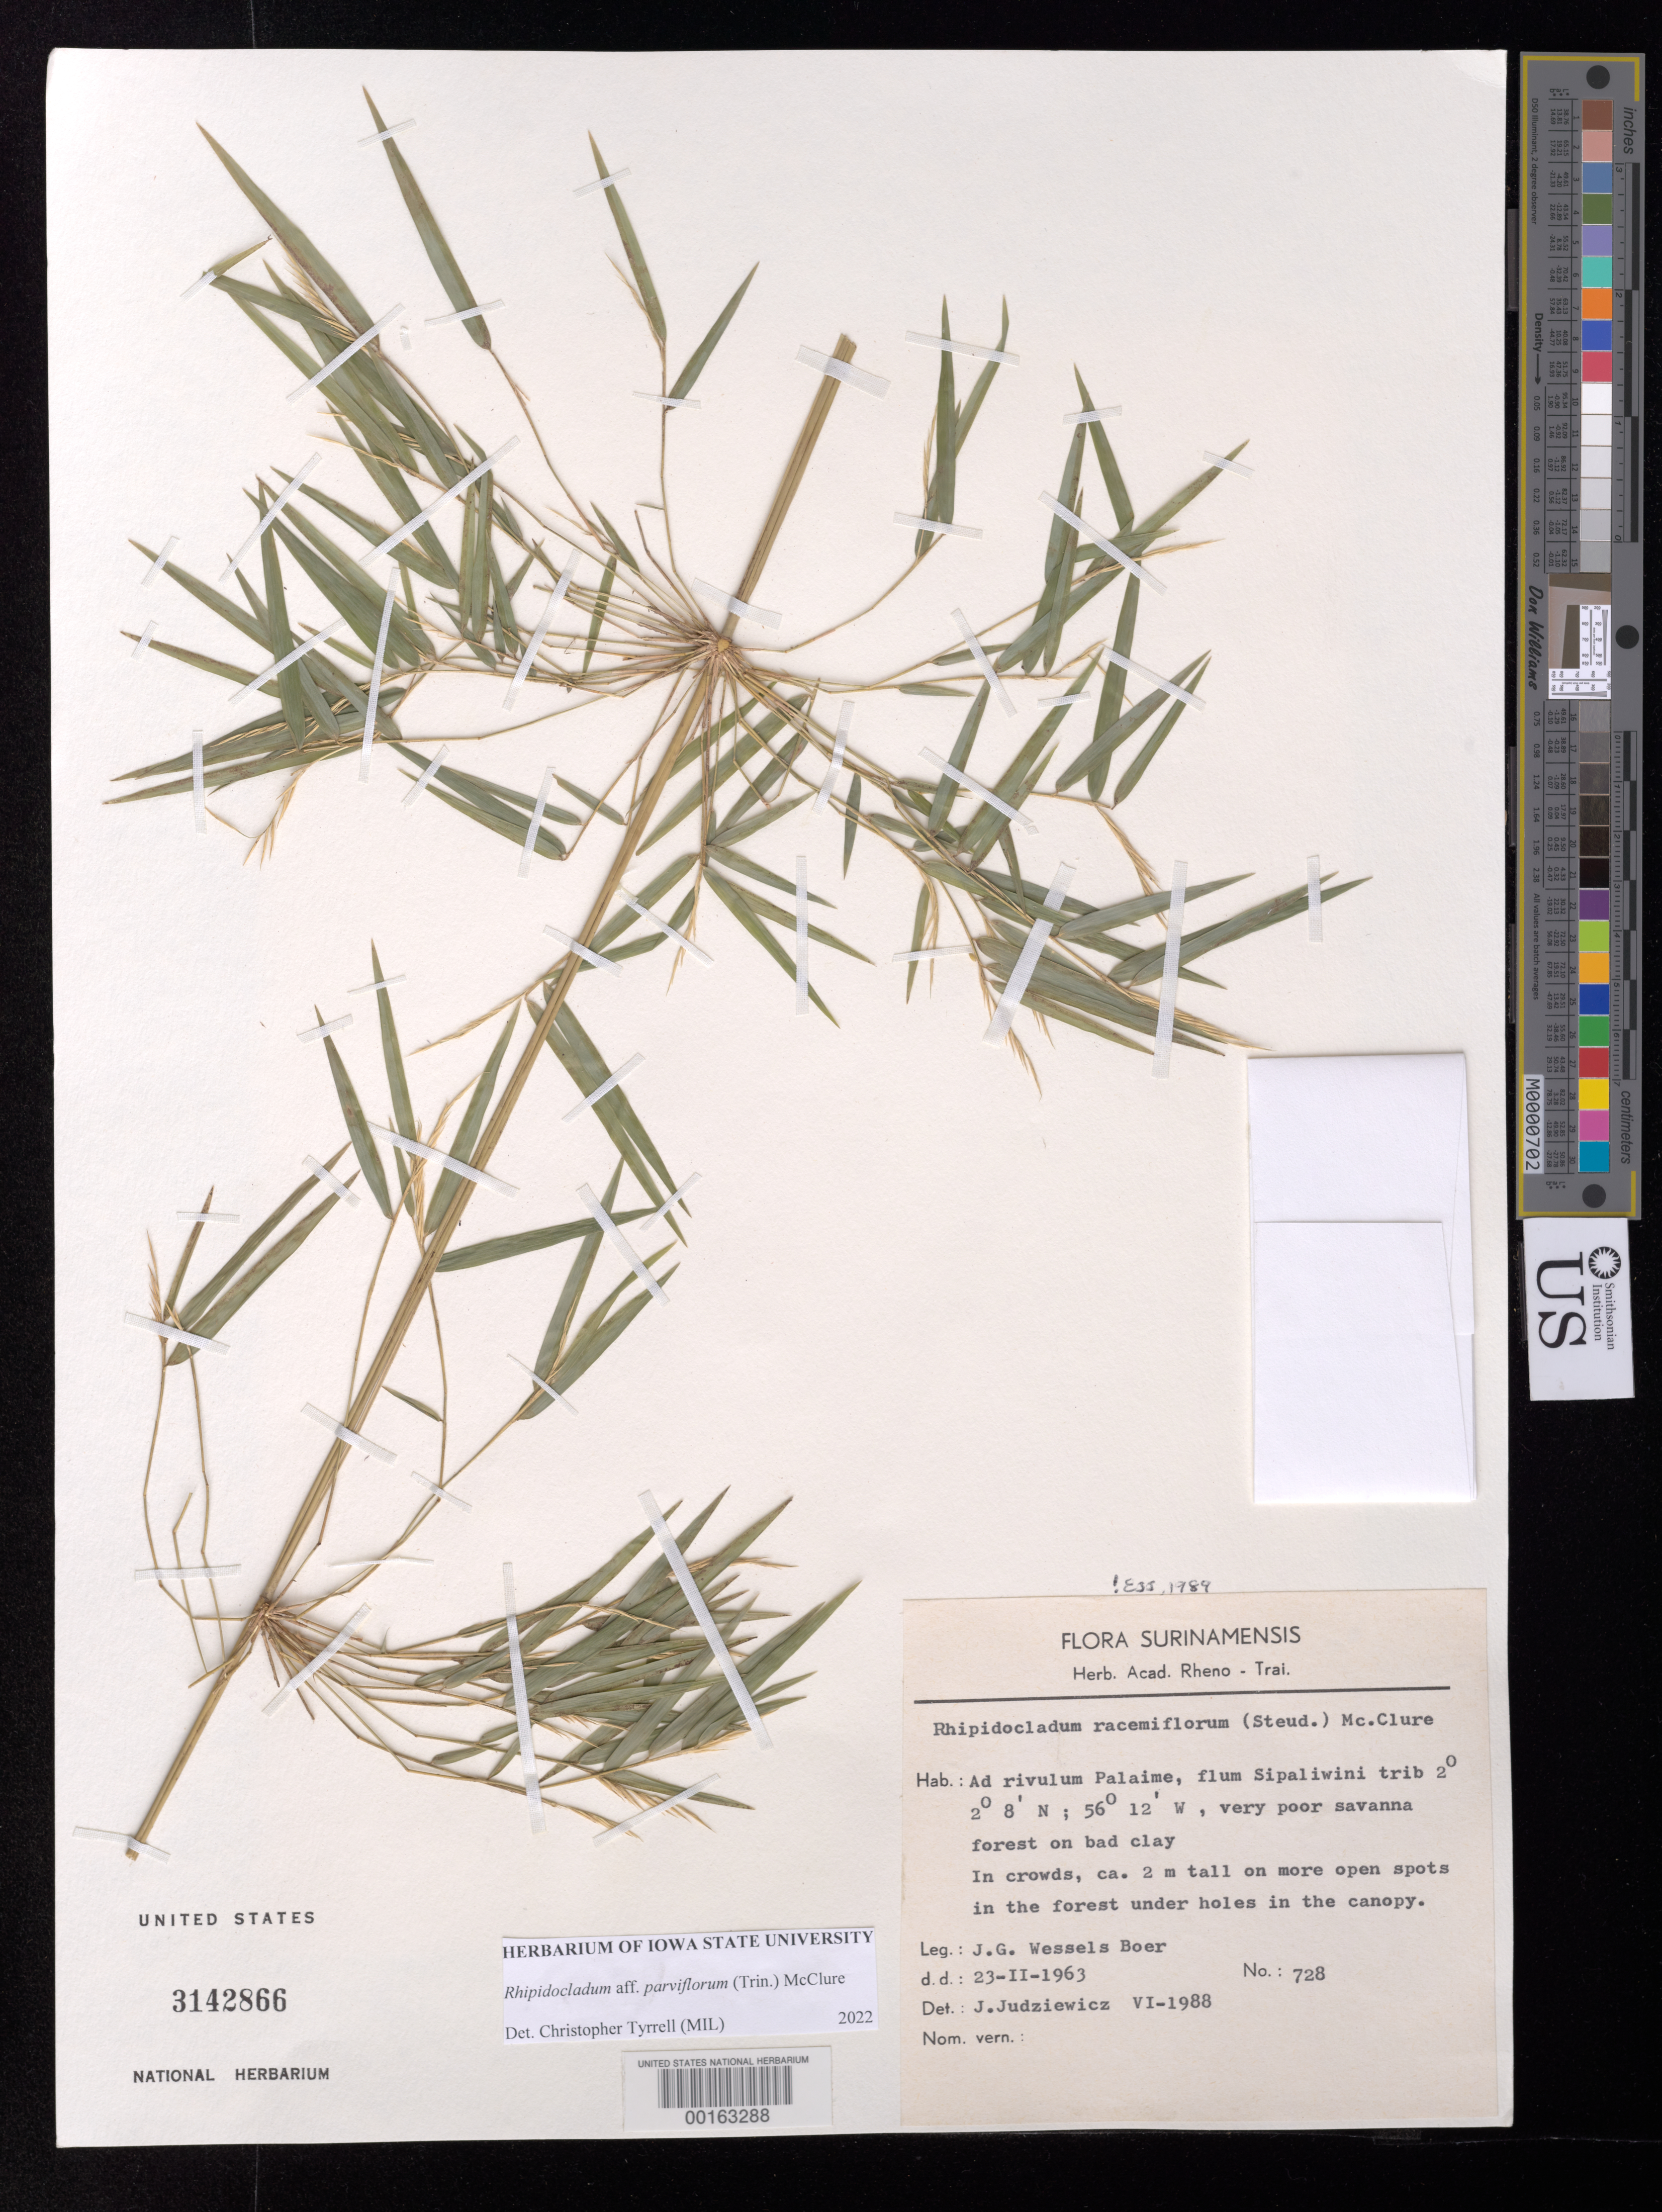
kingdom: Plantae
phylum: Tracheophyta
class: Liliopsida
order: Poales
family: Poaceae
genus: Rhipidocladum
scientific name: Rhipidocladum parviflorum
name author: (Trin.) McClure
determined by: Tyrrell, Christopher D., (MIL), Milwaukee Public Museum (UNITED STATES)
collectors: J. G. Wessels Boer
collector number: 728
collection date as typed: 23 Feb 1963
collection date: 1963-02-23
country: Suriname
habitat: very poor savanna forest on bad clay. In crowds, ca. 2 m tall on more open spots in the forest under holes in the canopy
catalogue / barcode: US 3142866